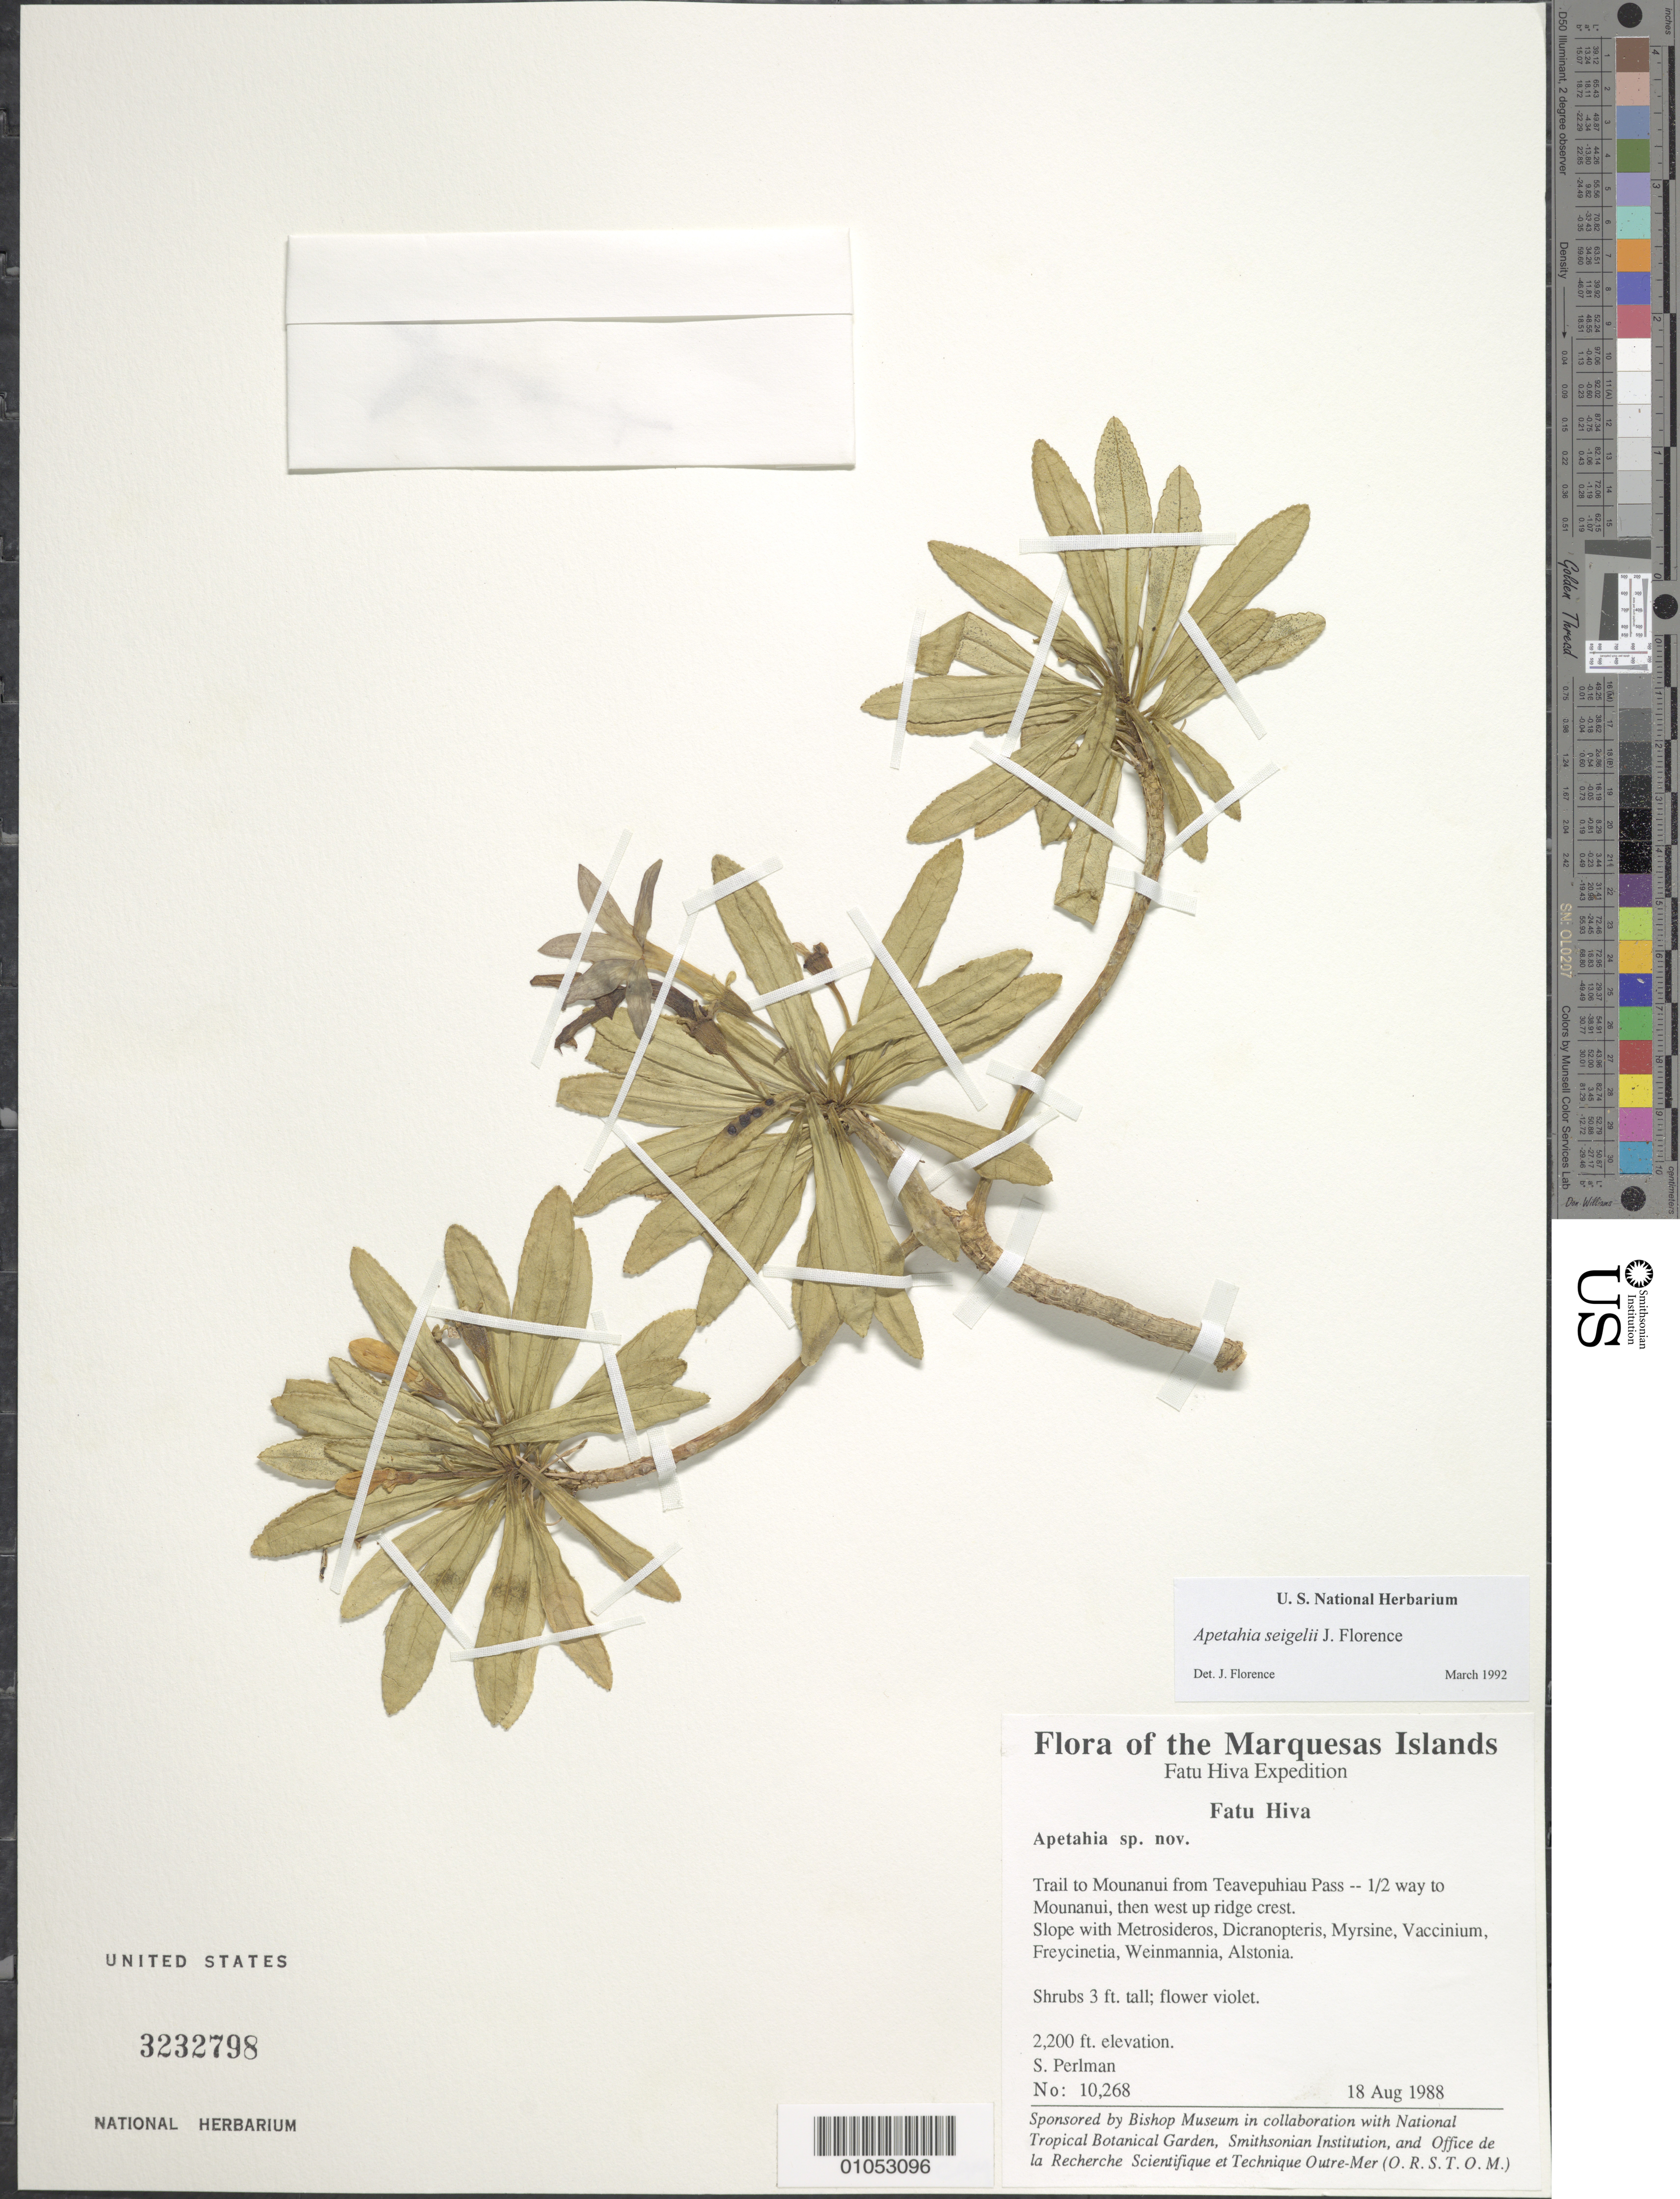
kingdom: Plantae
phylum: Tracheophyta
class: Magnoliopsida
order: Asterales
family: Campanulaceae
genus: Apetahia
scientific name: Apetahia seigelii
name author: J. Florence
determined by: Florence, J.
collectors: S. P. Perlman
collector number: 10268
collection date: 1988-08-18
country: French Polynesia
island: Fatu Hiva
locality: Trail to Mounanui from Teavapuhiau Pass, halfway to Mounanui, then W up ridge crest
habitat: Slope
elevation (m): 671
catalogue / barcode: US 3232798